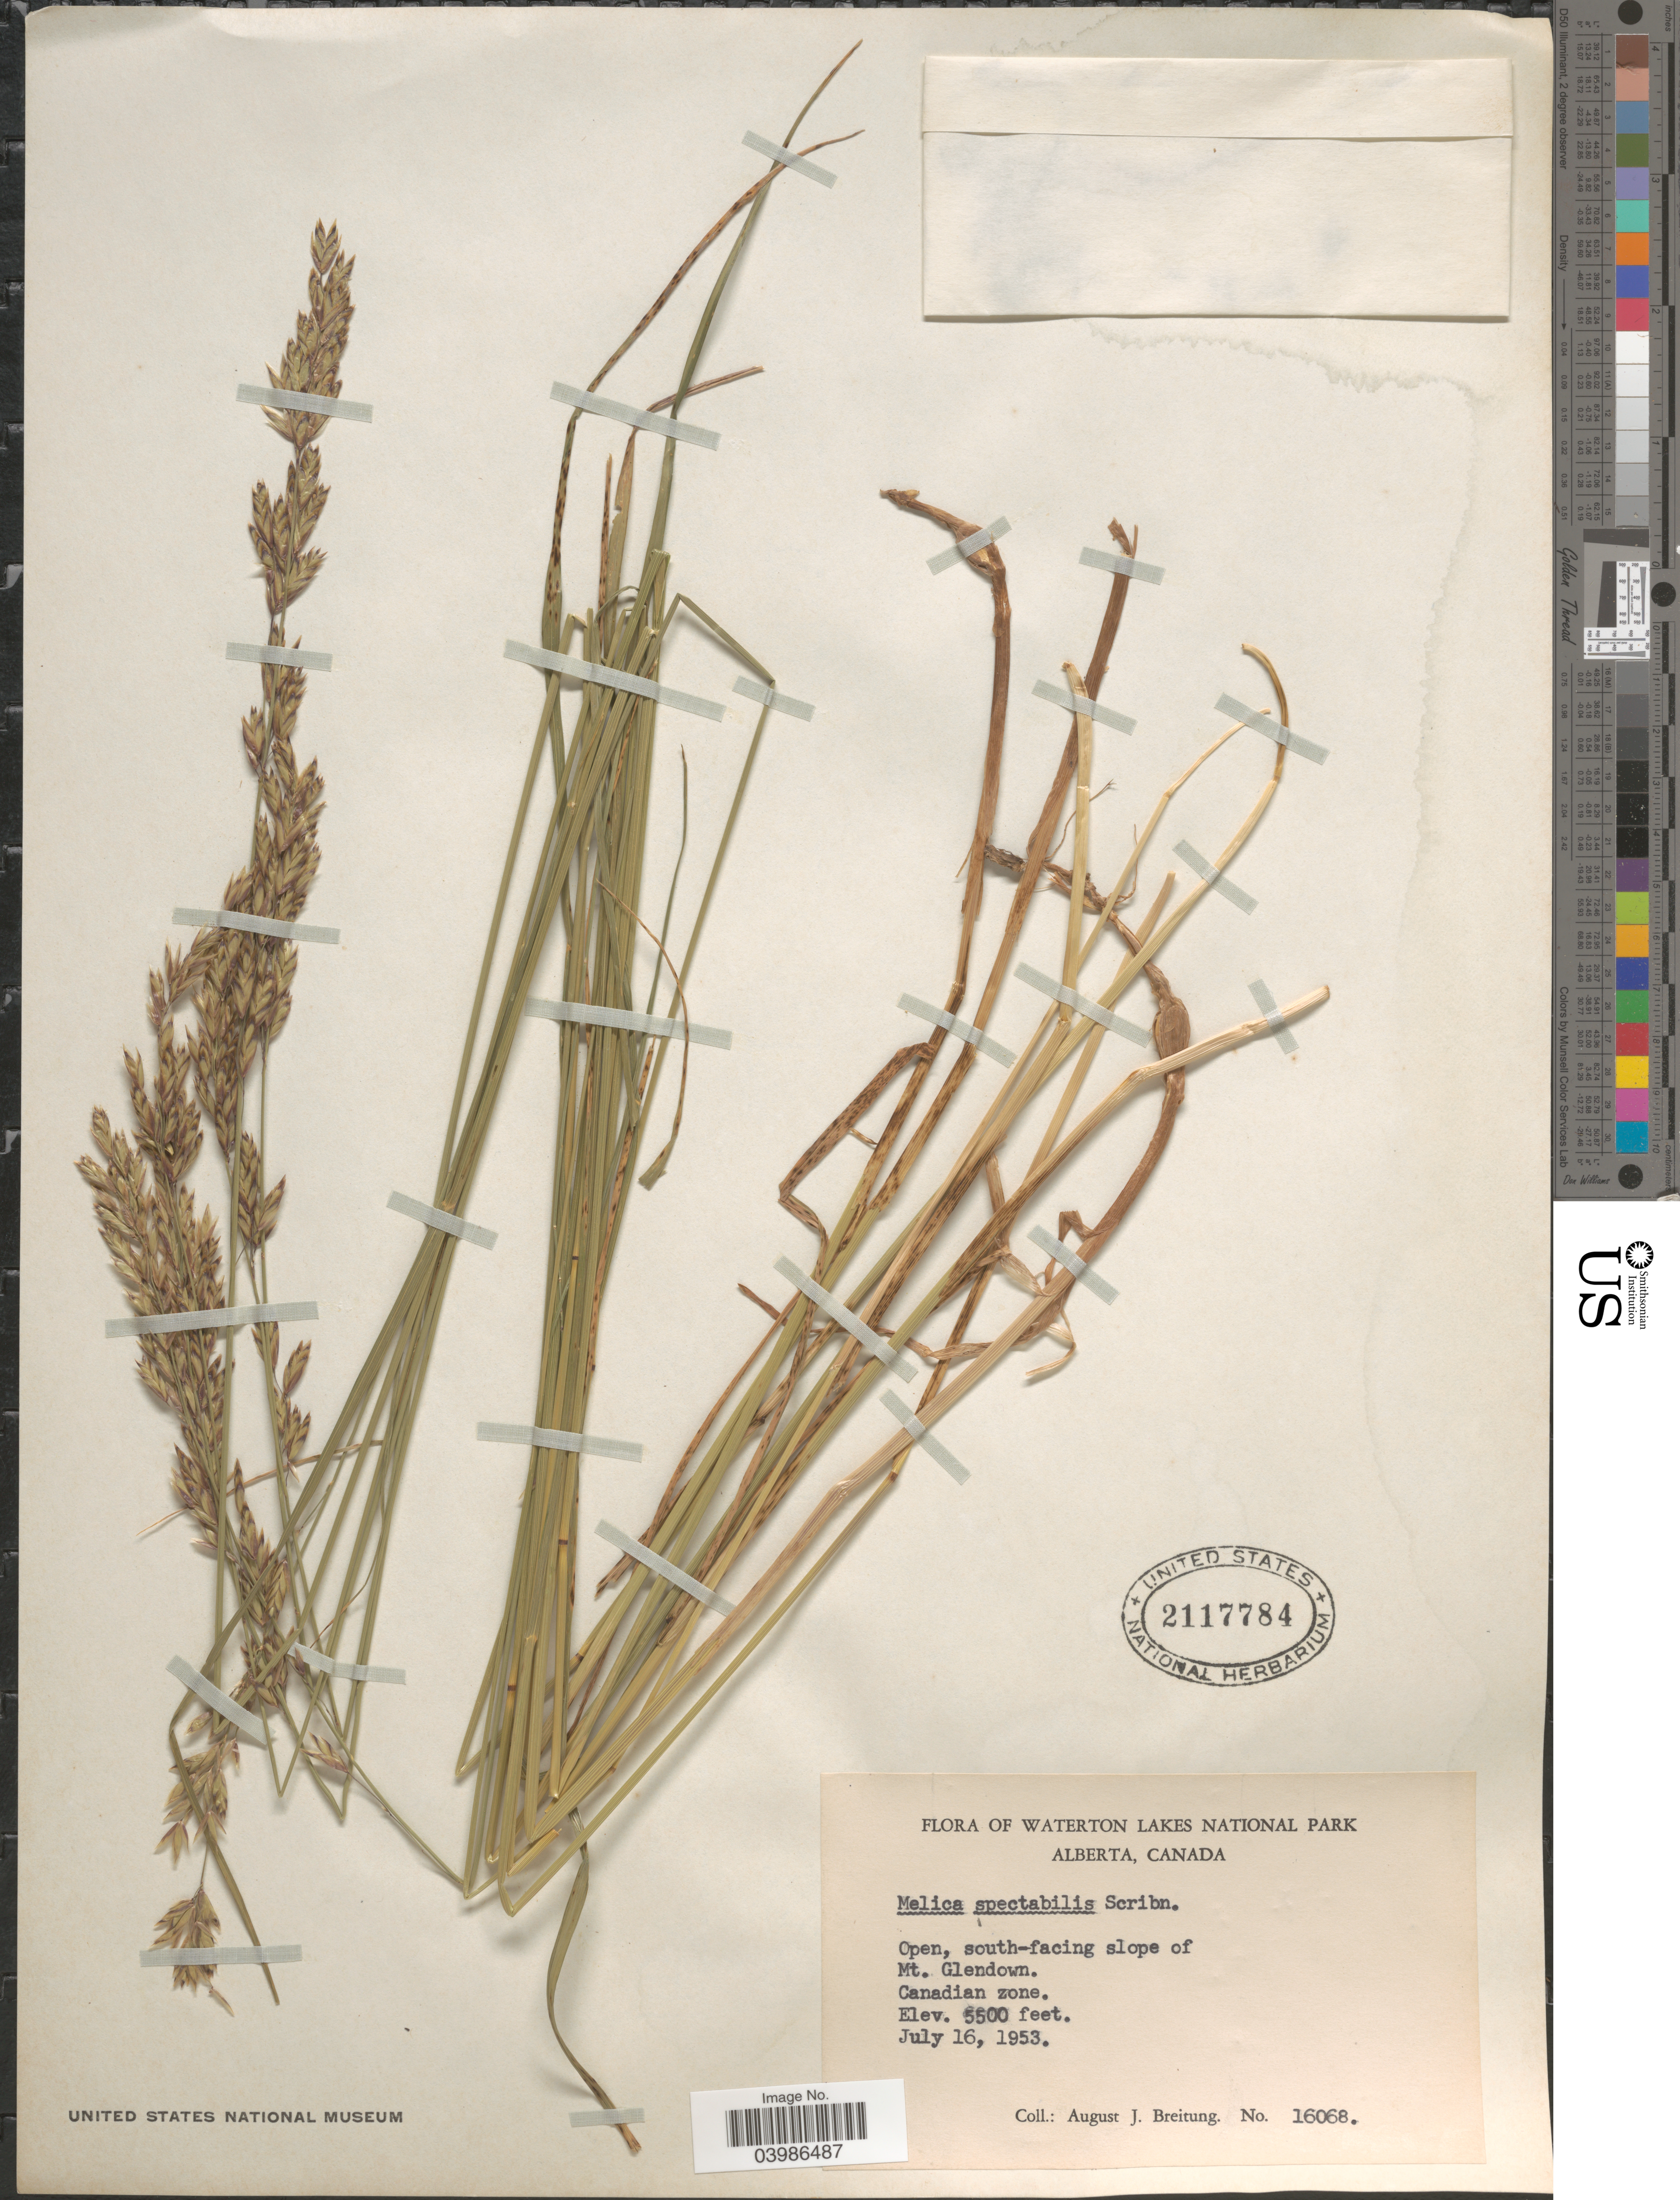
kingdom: Plantae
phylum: Tracheophyta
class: Liliopsida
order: Poales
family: Poaceae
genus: Melica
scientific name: Melica spectabilis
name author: Scribn.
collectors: A. Breitung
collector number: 16068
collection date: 1953-07-16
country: Canada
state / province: Alberta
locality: Waterton Lakes National Park. Open, south-facing slope of Mt. Glendown. Canadian zone.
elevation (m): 1676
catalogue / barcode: US 2117784